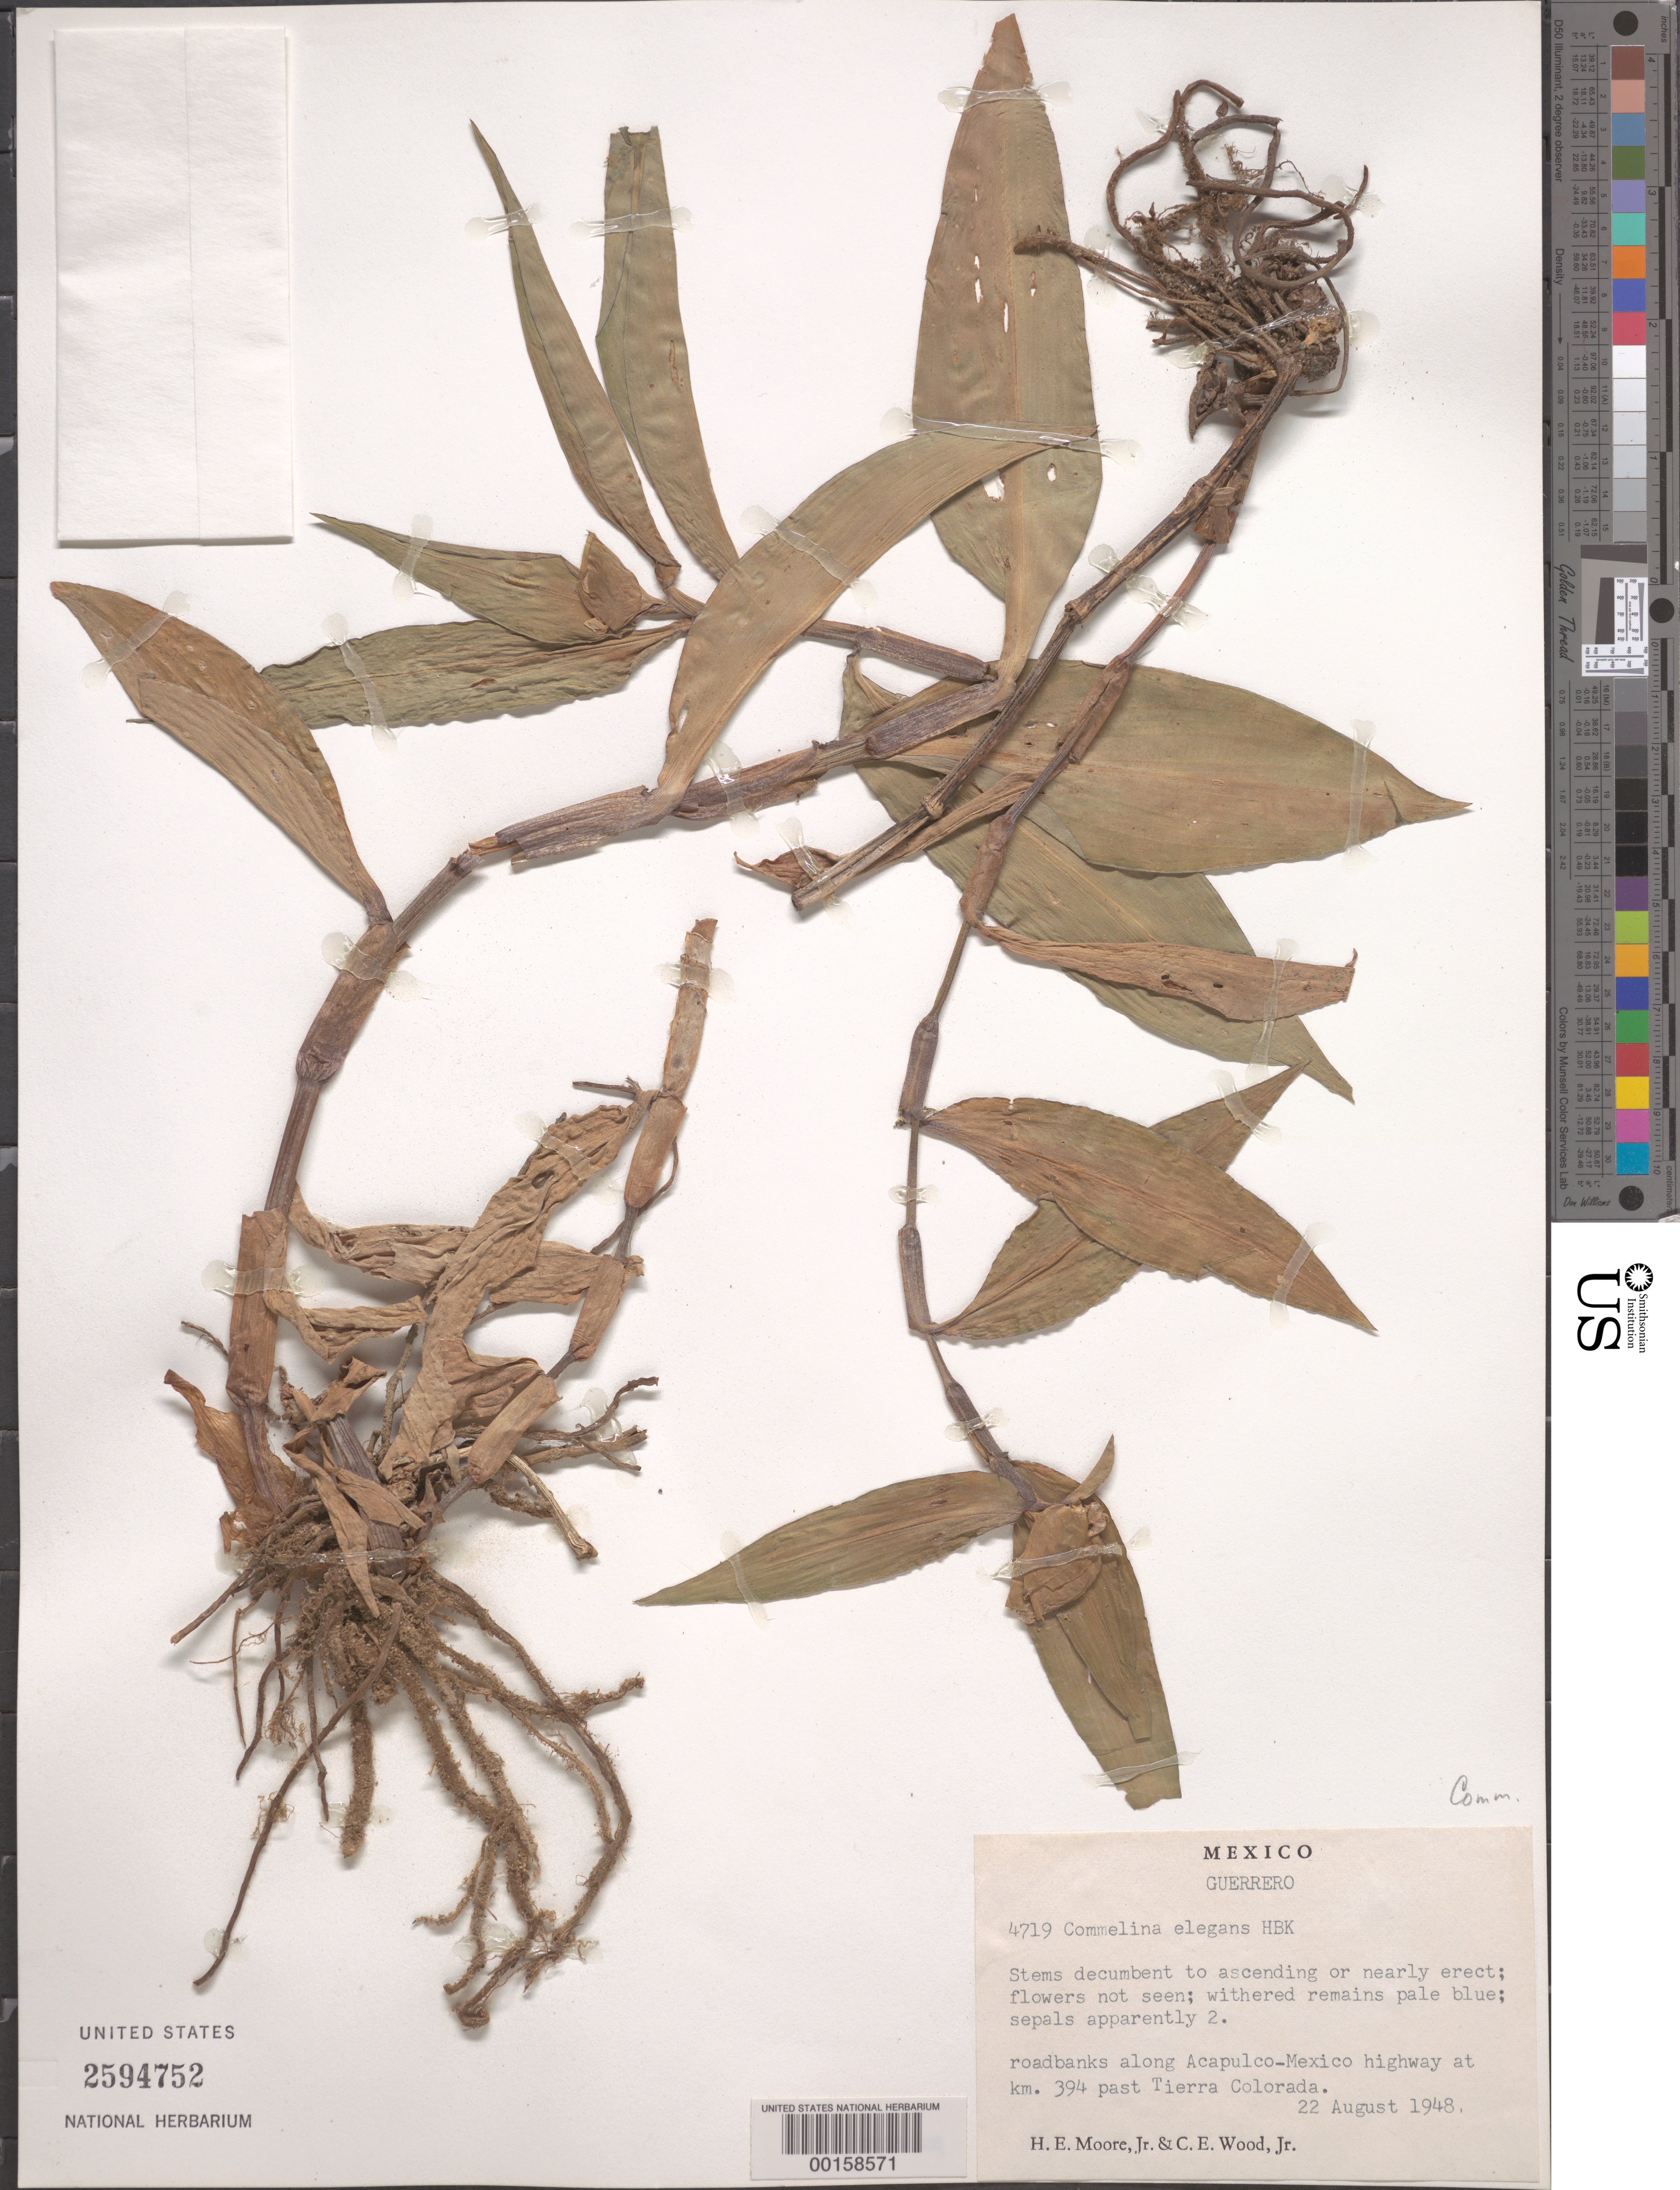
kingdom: Plantae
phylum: Tracheophyta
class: Liliopsida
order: Commelinales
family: Commelinaceae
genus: Commelina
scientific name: Commelina erecta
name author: L.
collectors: H. E. Moore & C. E. Wood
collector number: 4719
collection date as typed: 22 Aug 1948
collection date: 1948-08-22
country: Mexico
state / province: Guerrero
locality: Tierra Colorada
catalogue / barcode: US 2594752